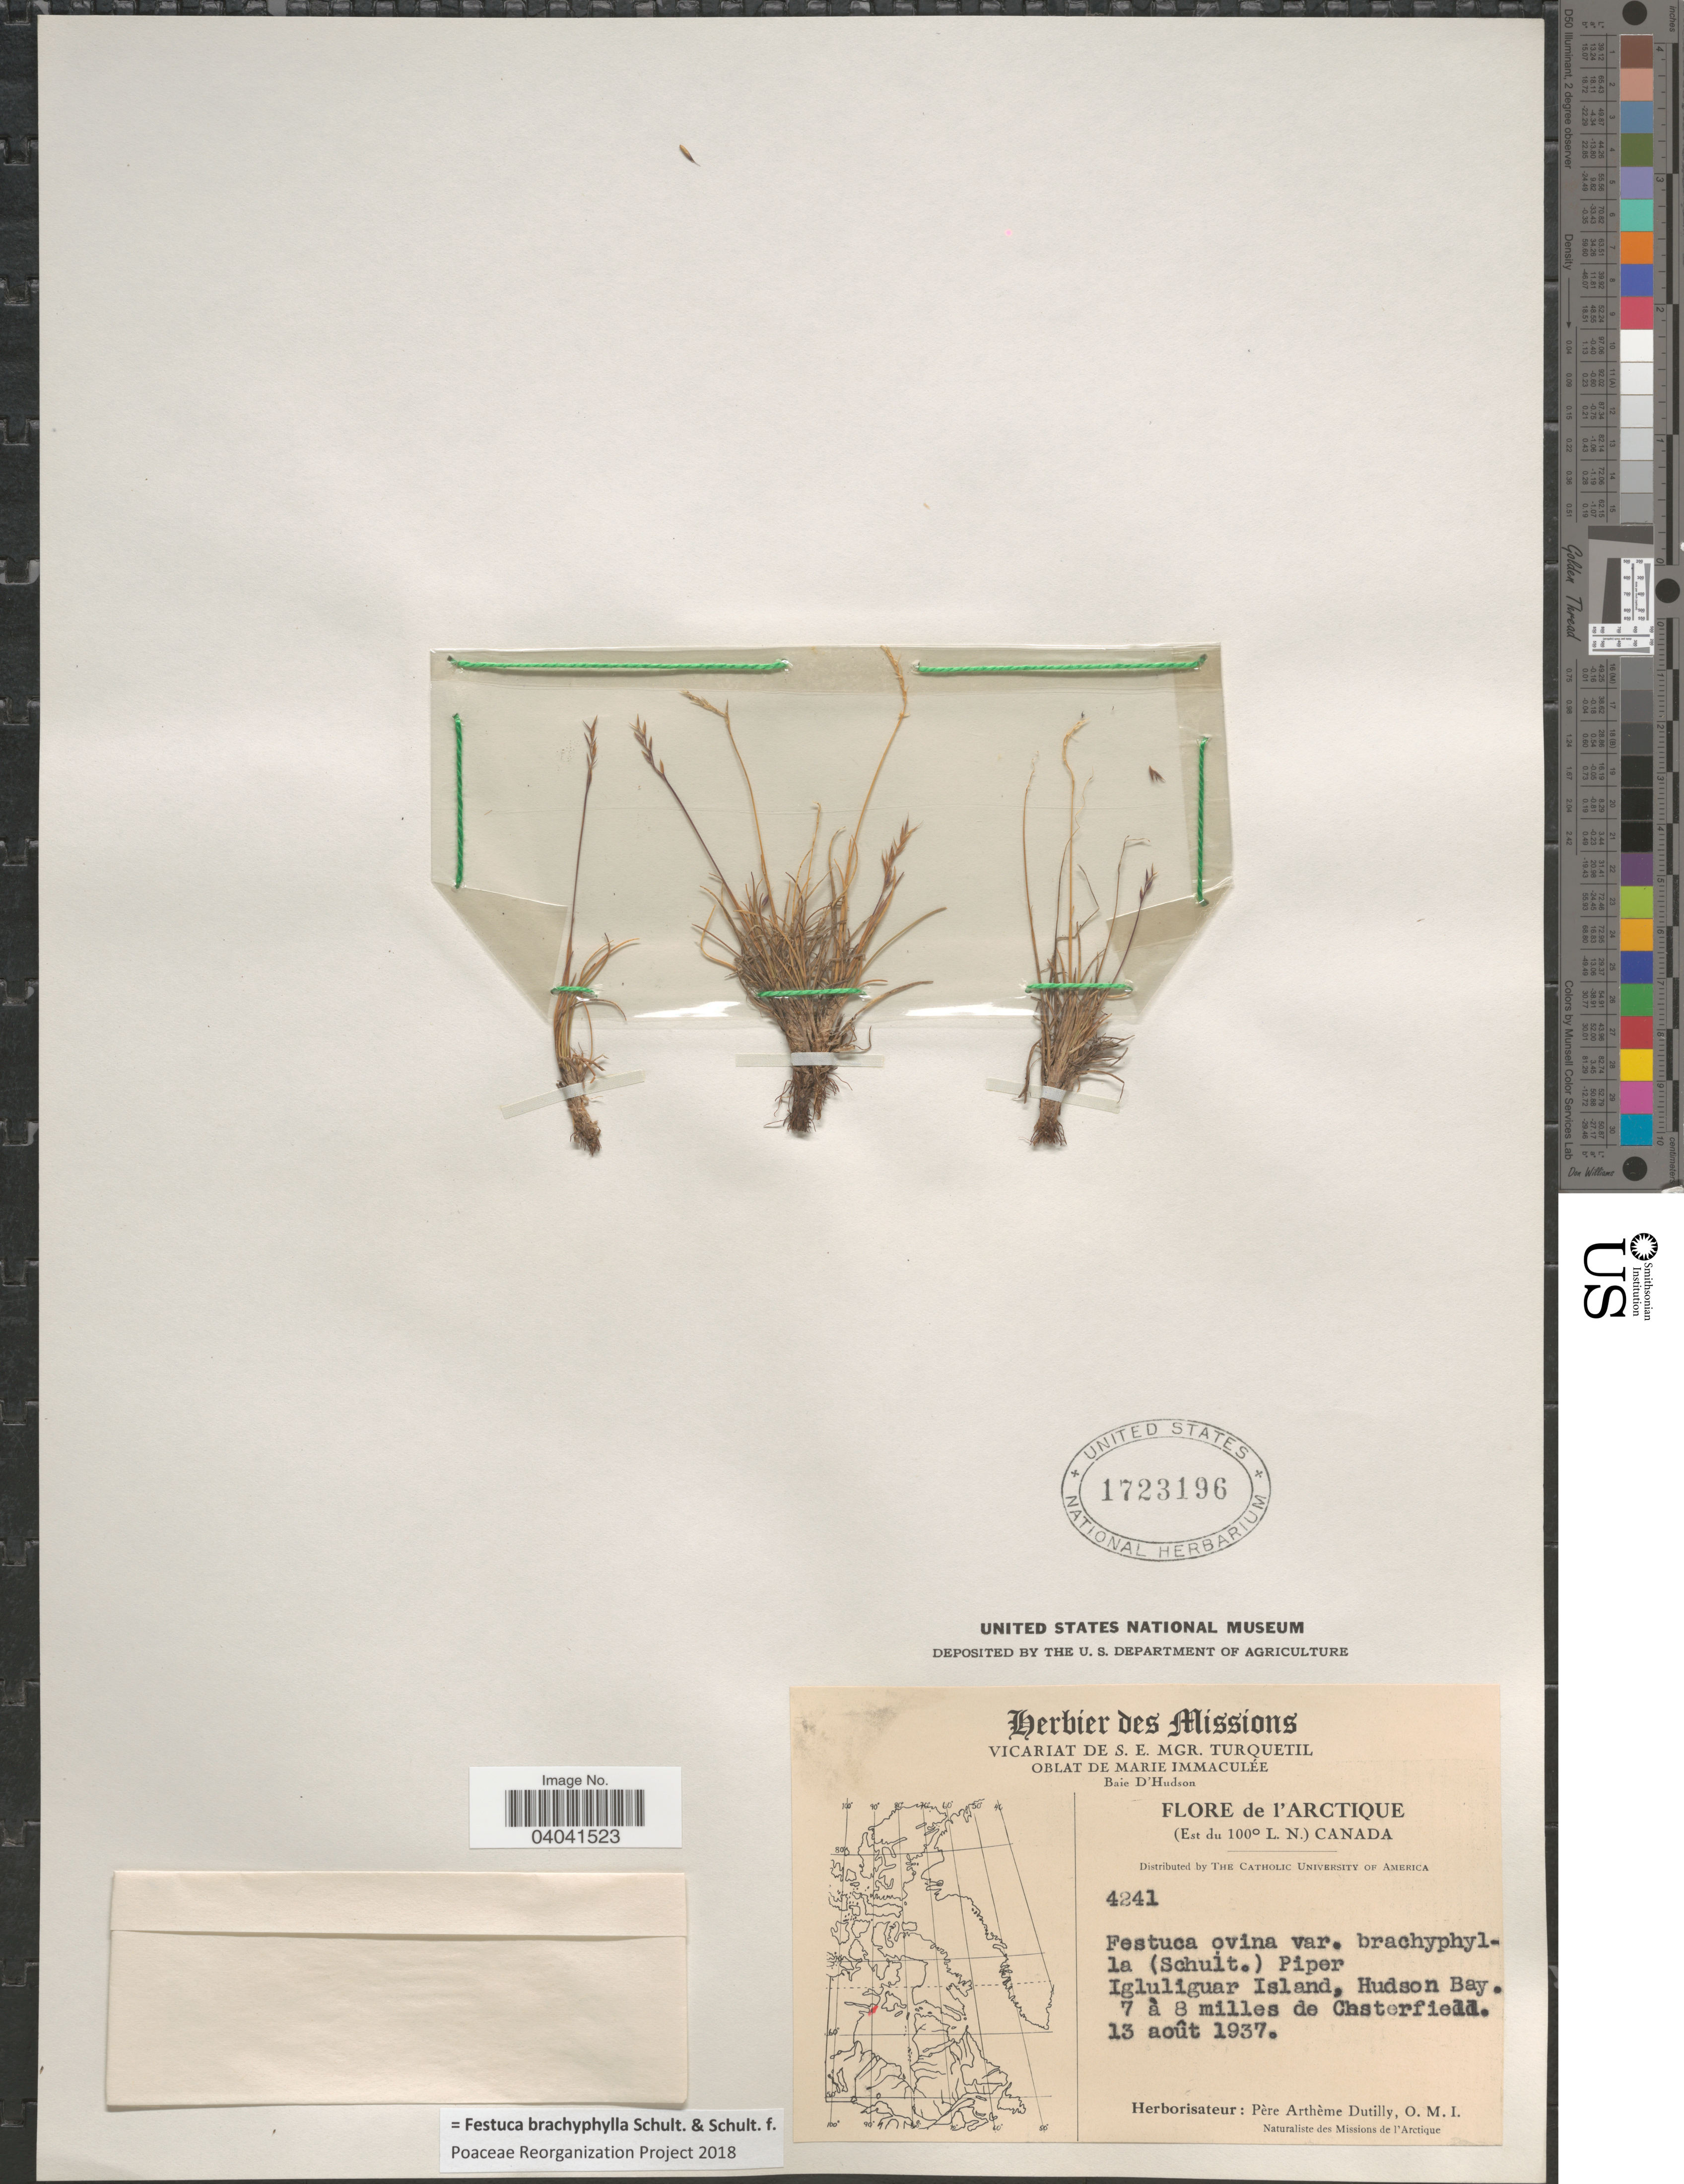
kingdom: Plantae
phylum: Tracheophyta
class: Liliopsida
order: Poales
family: Poaceae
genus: Festuca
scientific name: Festuca brachyphylla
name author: Schult. & Schult. f.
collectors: P. Dutilly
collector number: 4241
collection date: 1937-08-13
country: Canada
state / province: Nunavut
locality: L'Arctique. (Est du 100° L.N.) Igluliguar Island, Hudson Bay.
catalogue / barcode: US 1723196